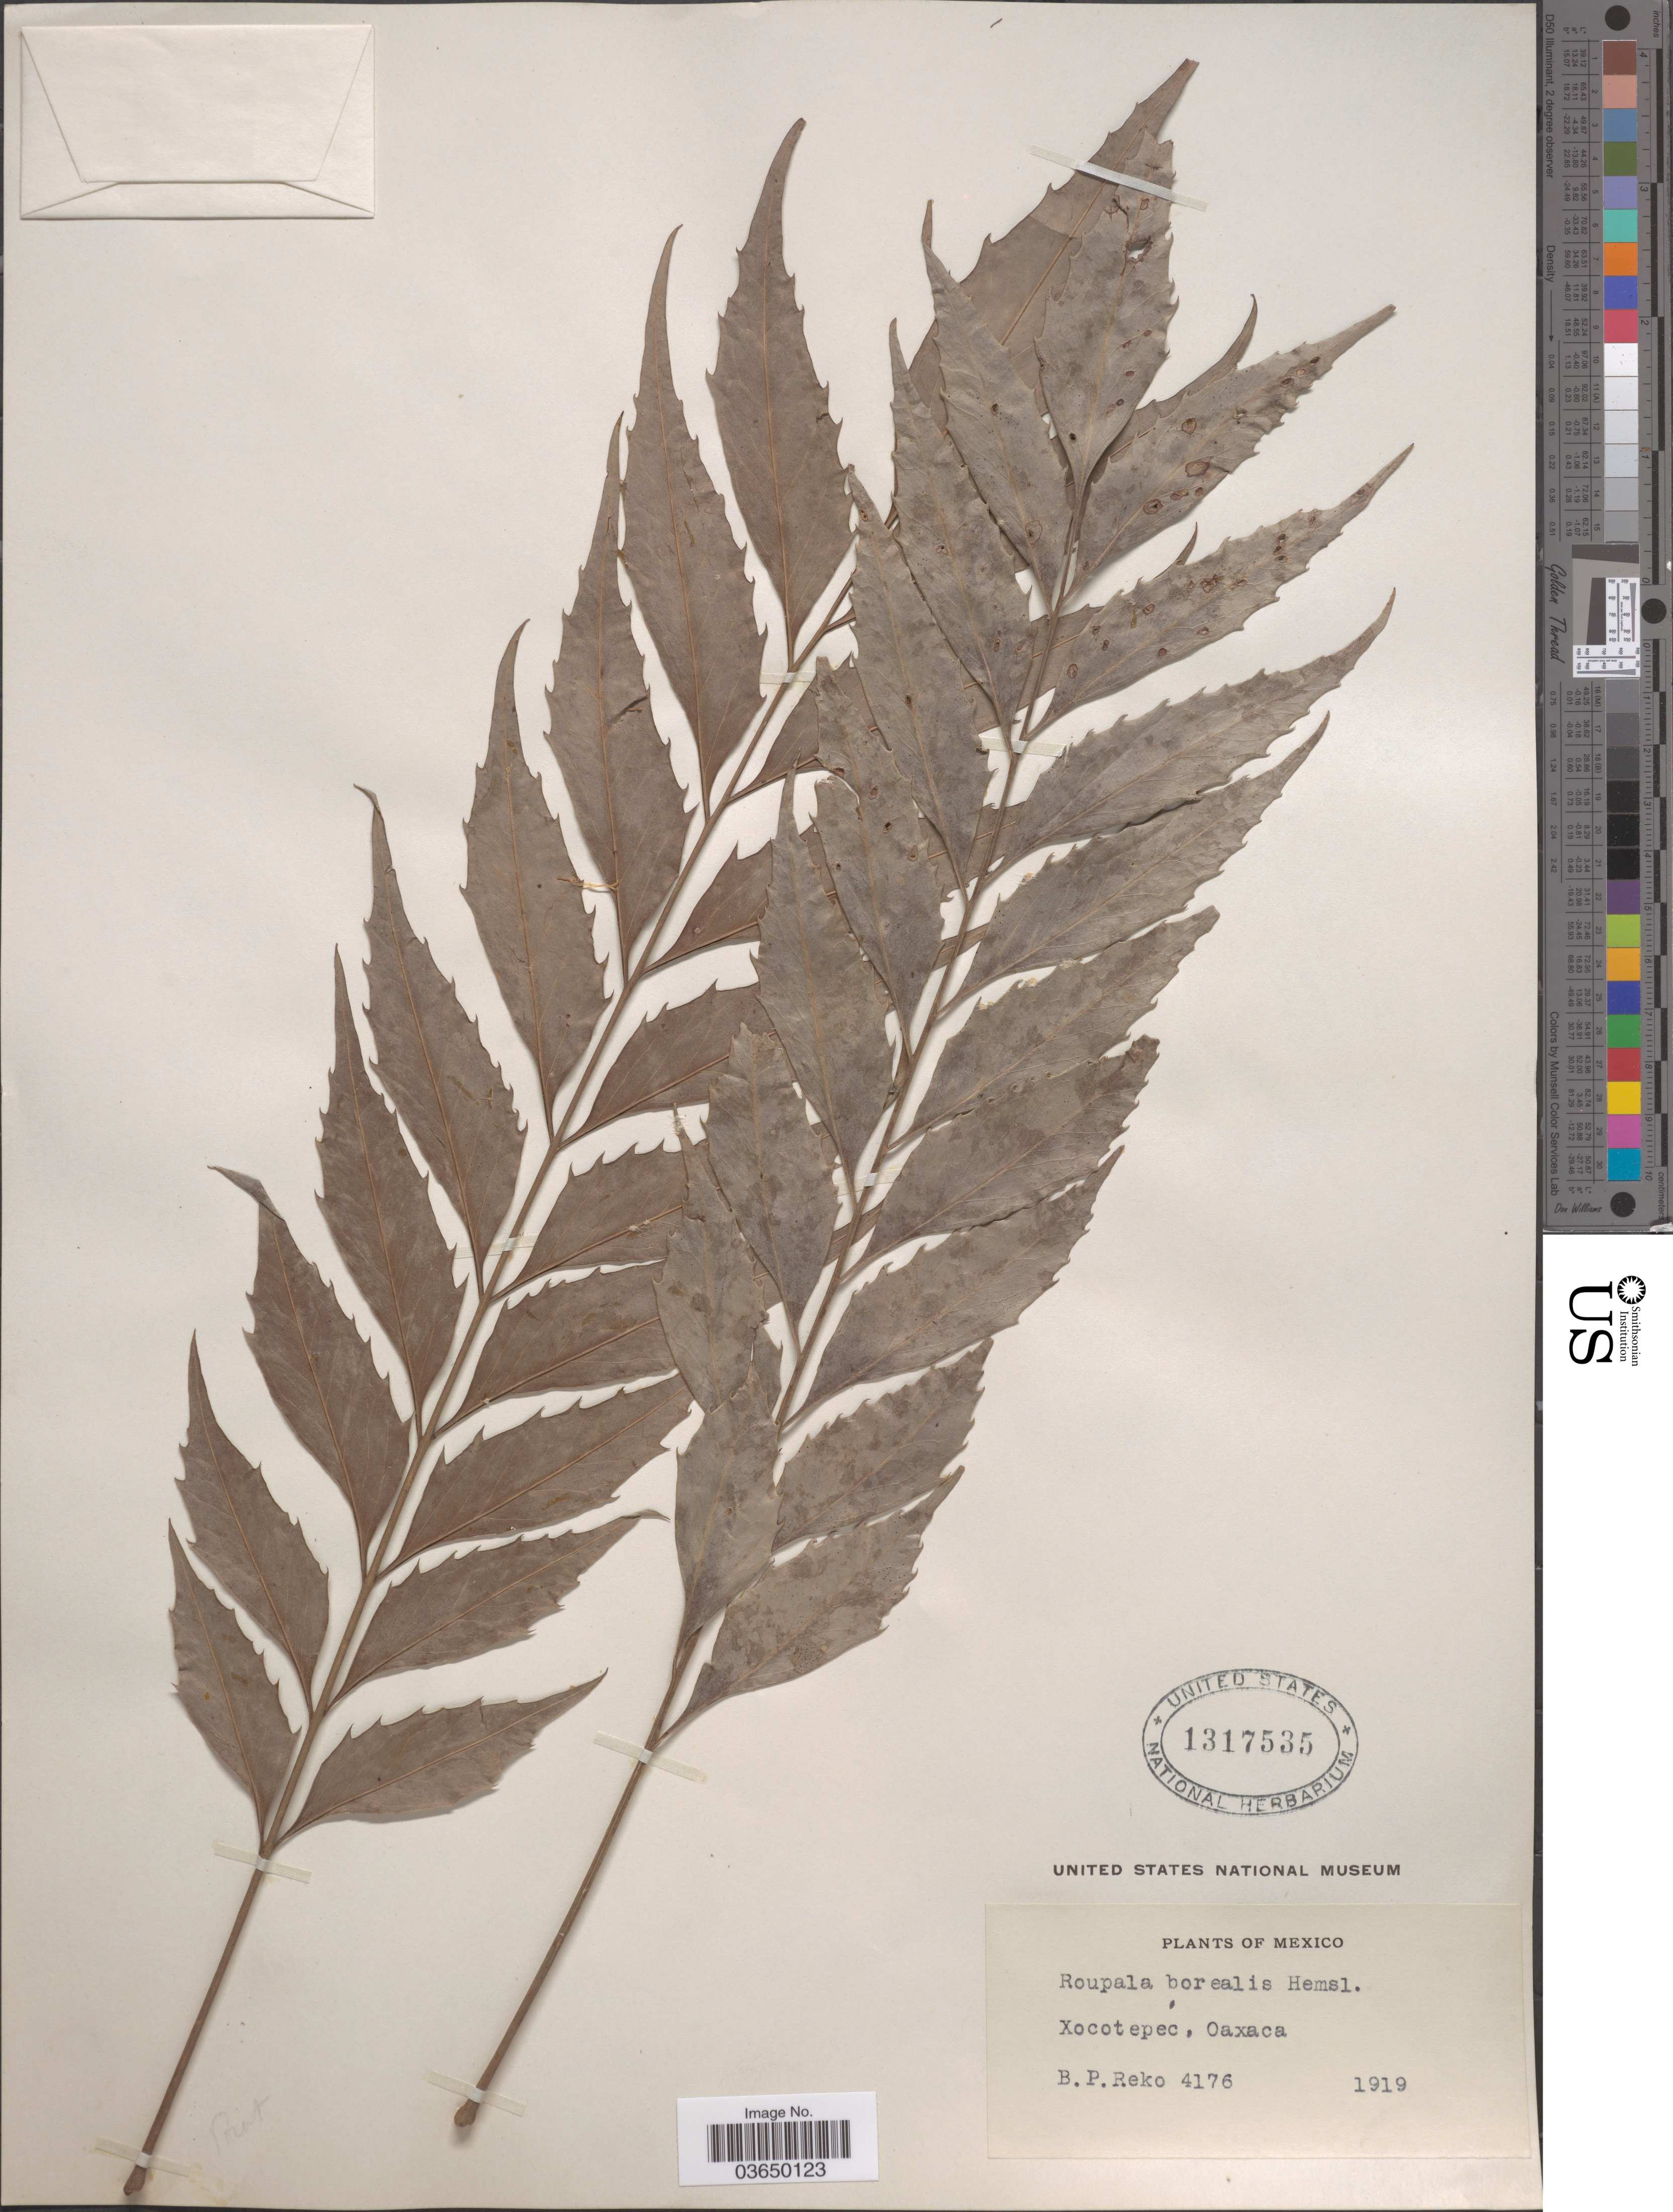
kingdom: Plantae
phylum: Tracheophyta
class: Magnoliopsida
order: Proteales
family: Proteaceae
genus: Roupala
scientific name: Roupala montana var. montana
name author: Aubl.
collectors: B. P. Reko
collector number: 4176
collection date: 1919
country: Mexico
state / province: Oaxaca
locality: Xocotepec.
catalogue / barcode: US 1317535